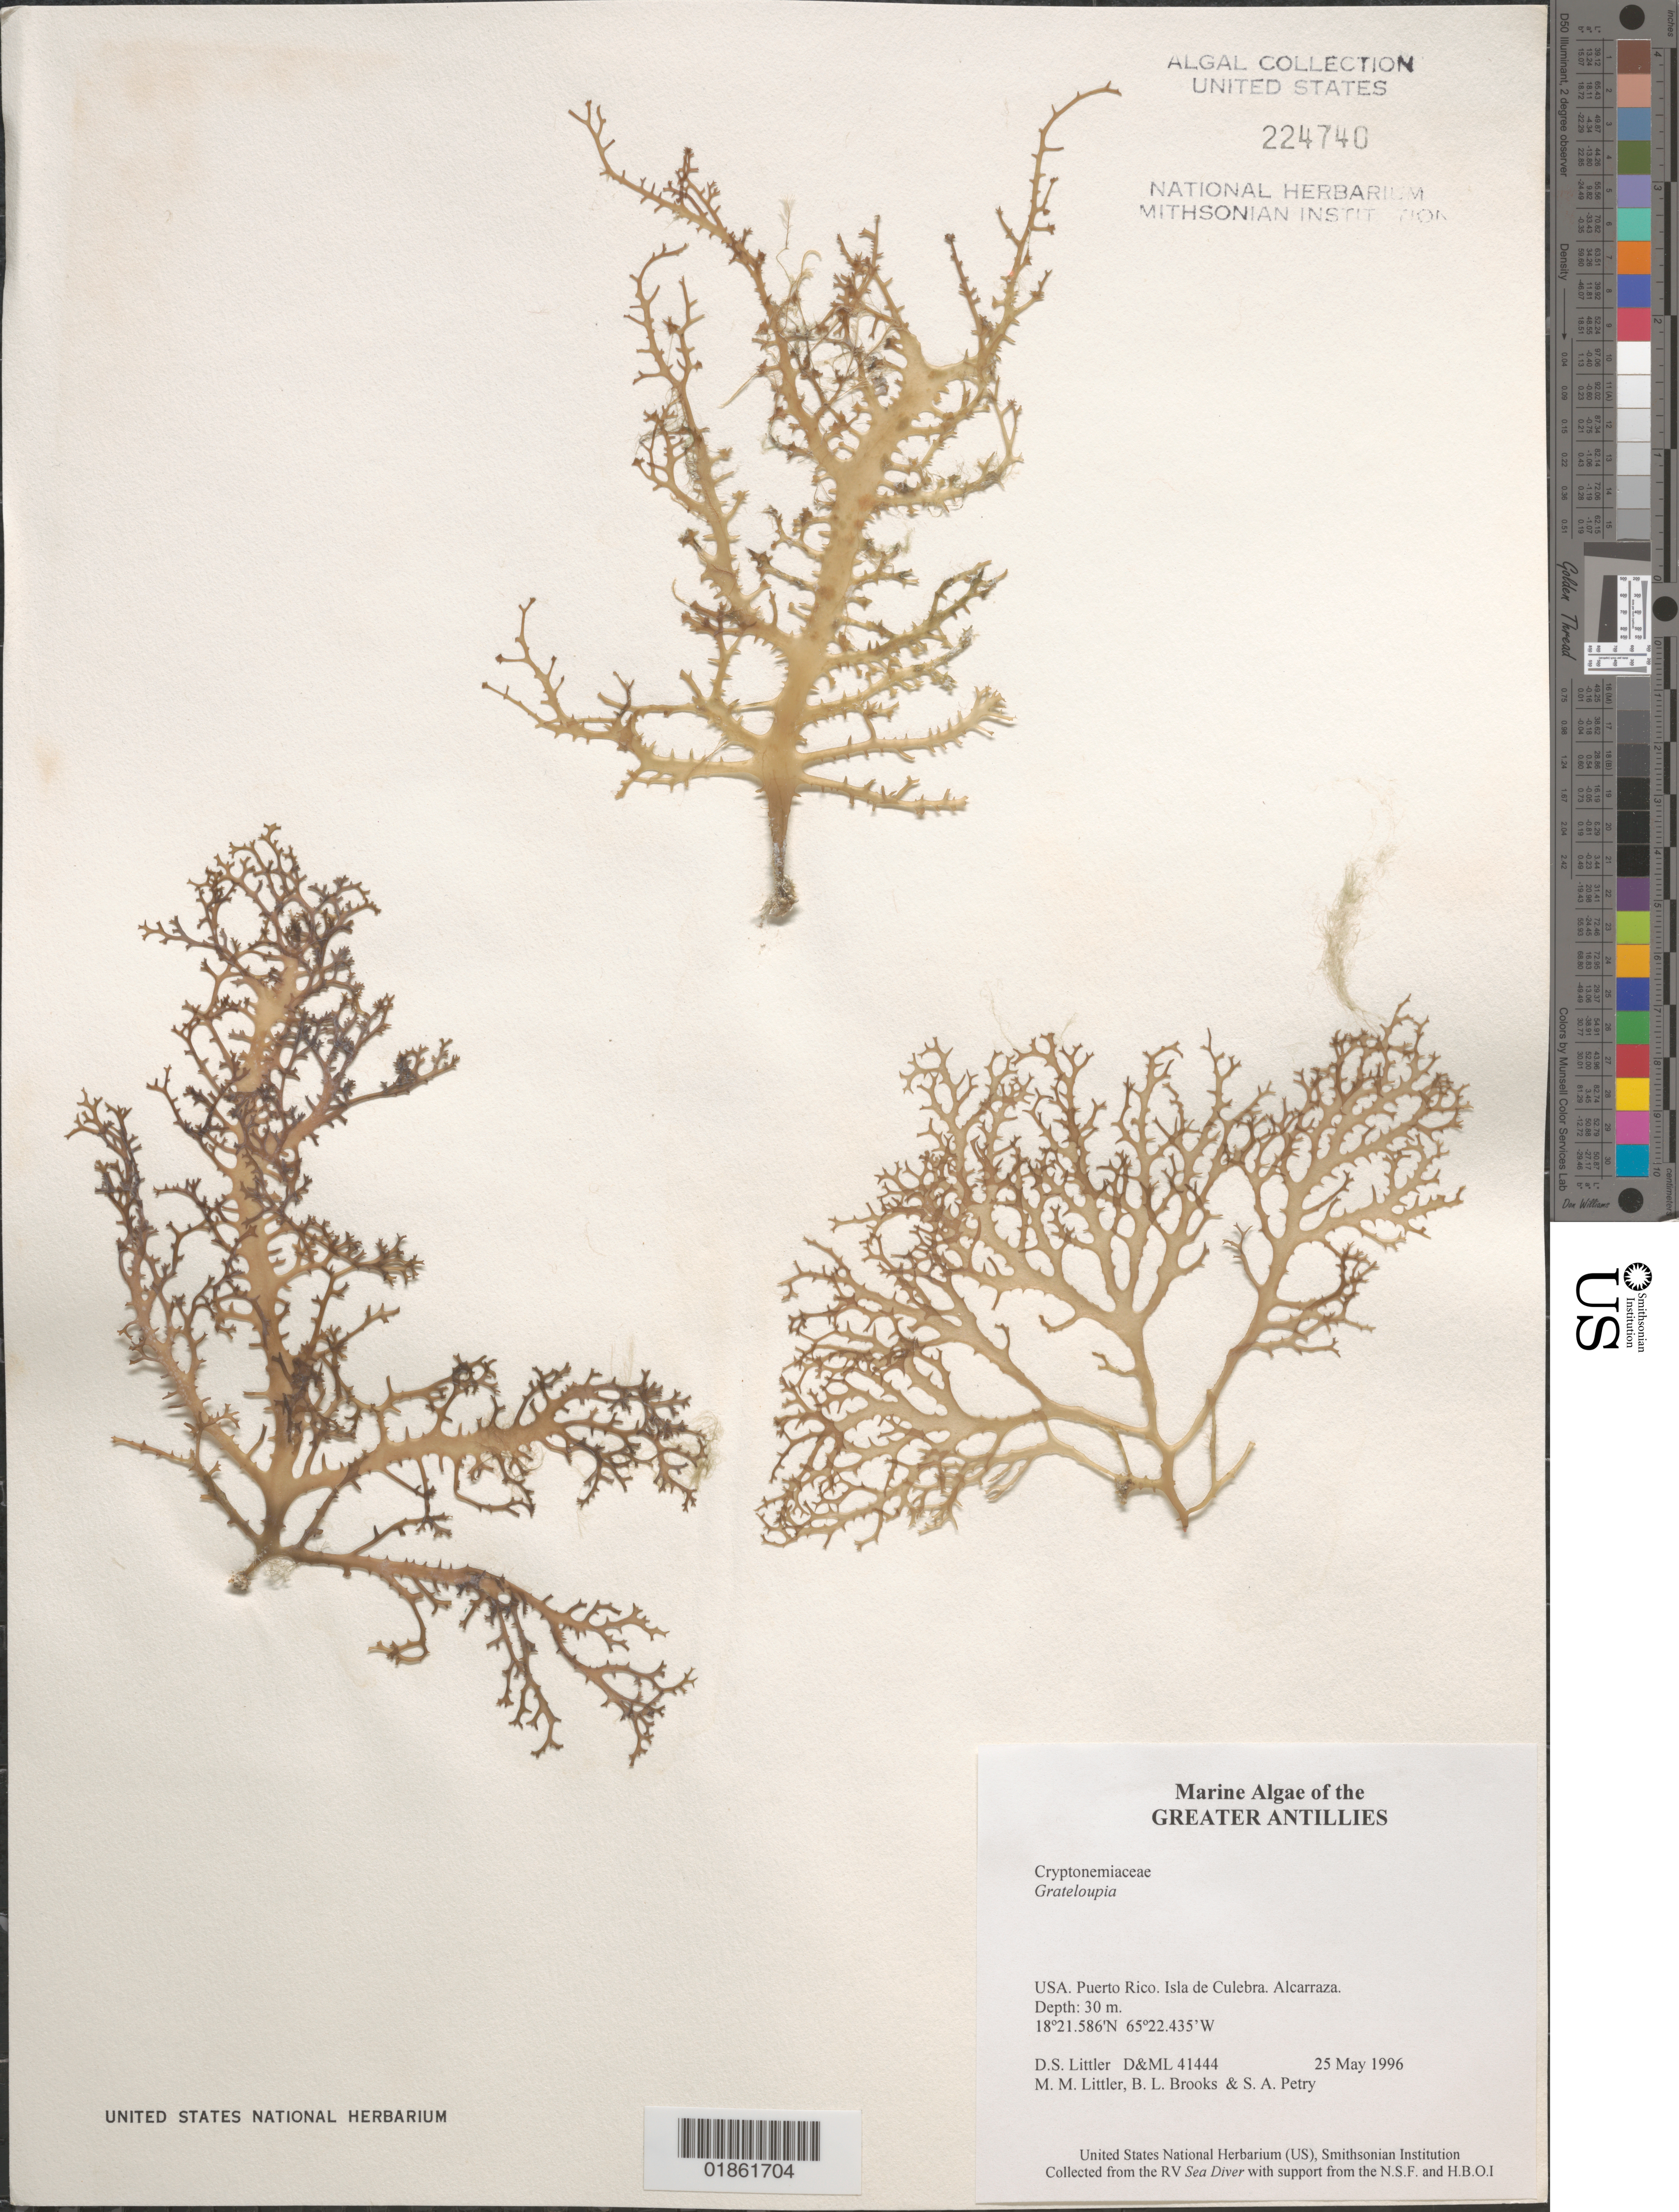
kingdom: Plantae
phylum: Rhodophyta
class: Florideophyceae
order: Halymeniales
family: Halymeniaceae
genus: Grateloupia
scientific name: Grateloupia sp.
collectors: D. S. Littler & M. M. Littler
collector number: D&ML 41444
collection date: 1996-05-26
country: Puerto Rico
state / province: Culebra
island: Culebra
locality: Culebra Is. W of Alcarraza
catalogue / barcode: US 224740